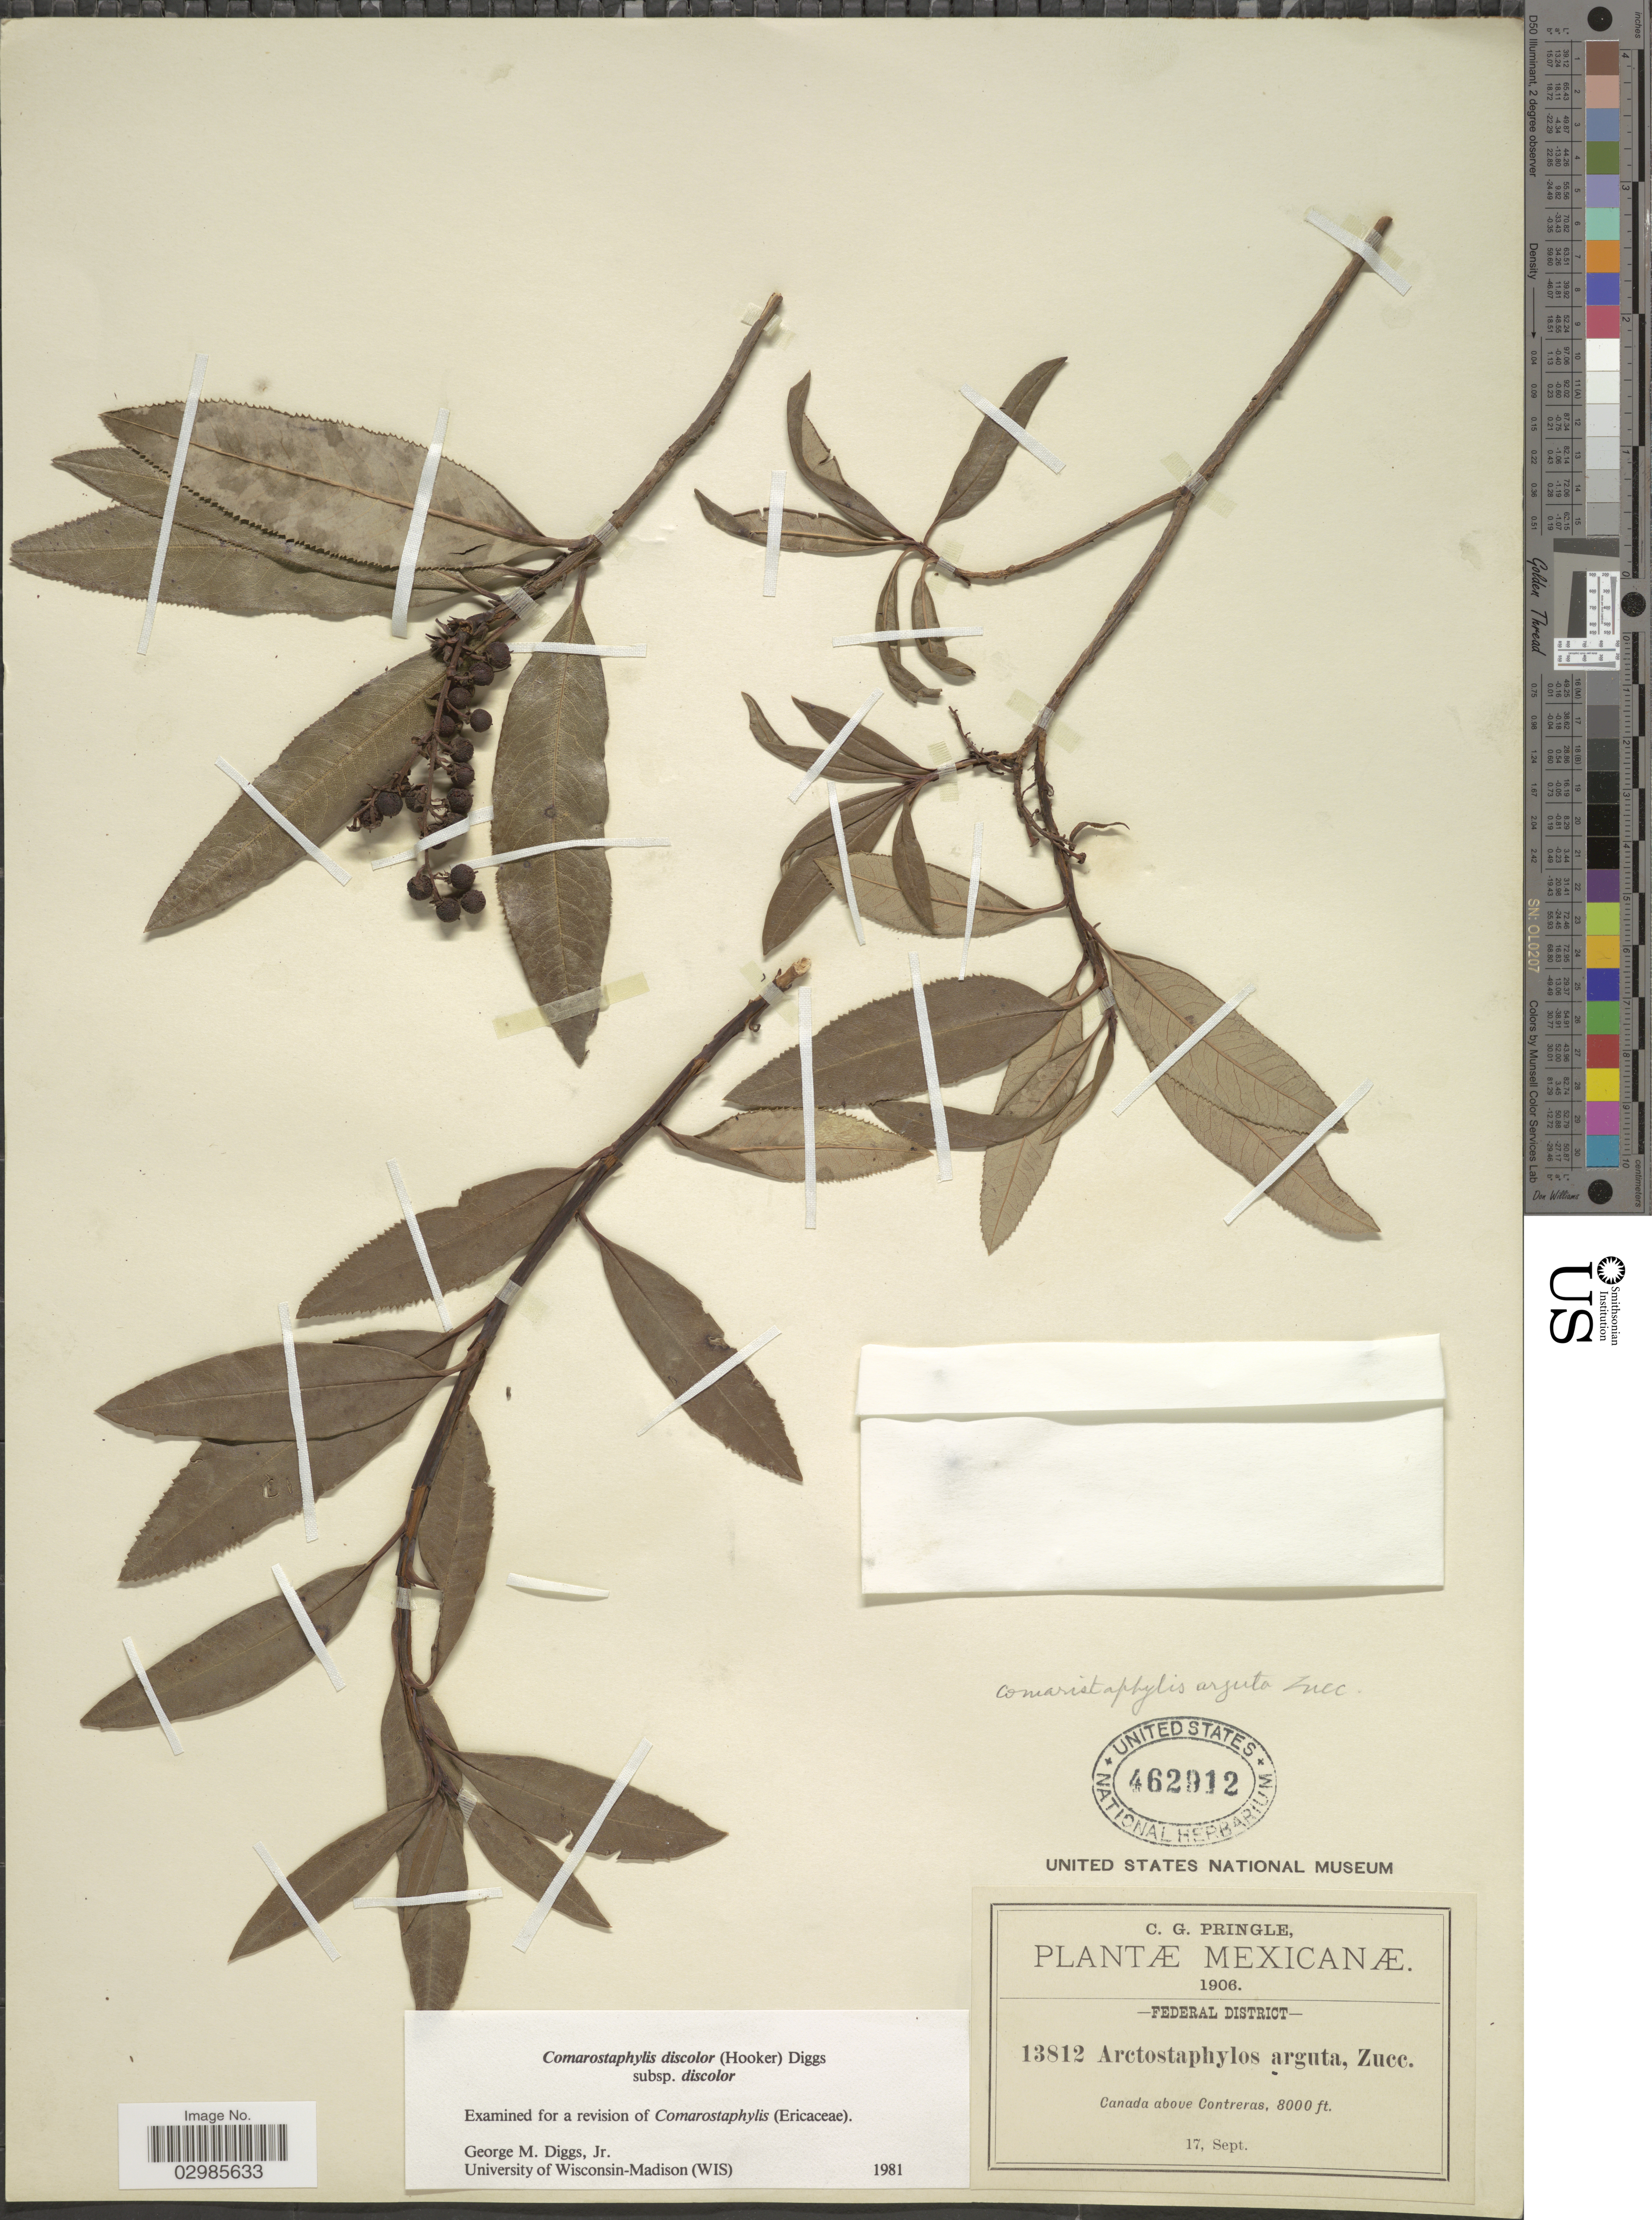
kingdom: Plantae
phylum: Tracheophyta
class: Magnoliopsida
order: Ericales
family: Ericaceae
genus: Comarostaphylis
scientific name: Comarostaphylis discolor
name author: (Hook.) Diggs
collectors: C. G. Pringle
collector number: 13812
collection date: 1906-09-17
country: Mexico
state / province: Distrito Federal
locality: Federal District, Canada above Contreras.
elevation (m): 2438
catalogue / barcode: US 462912